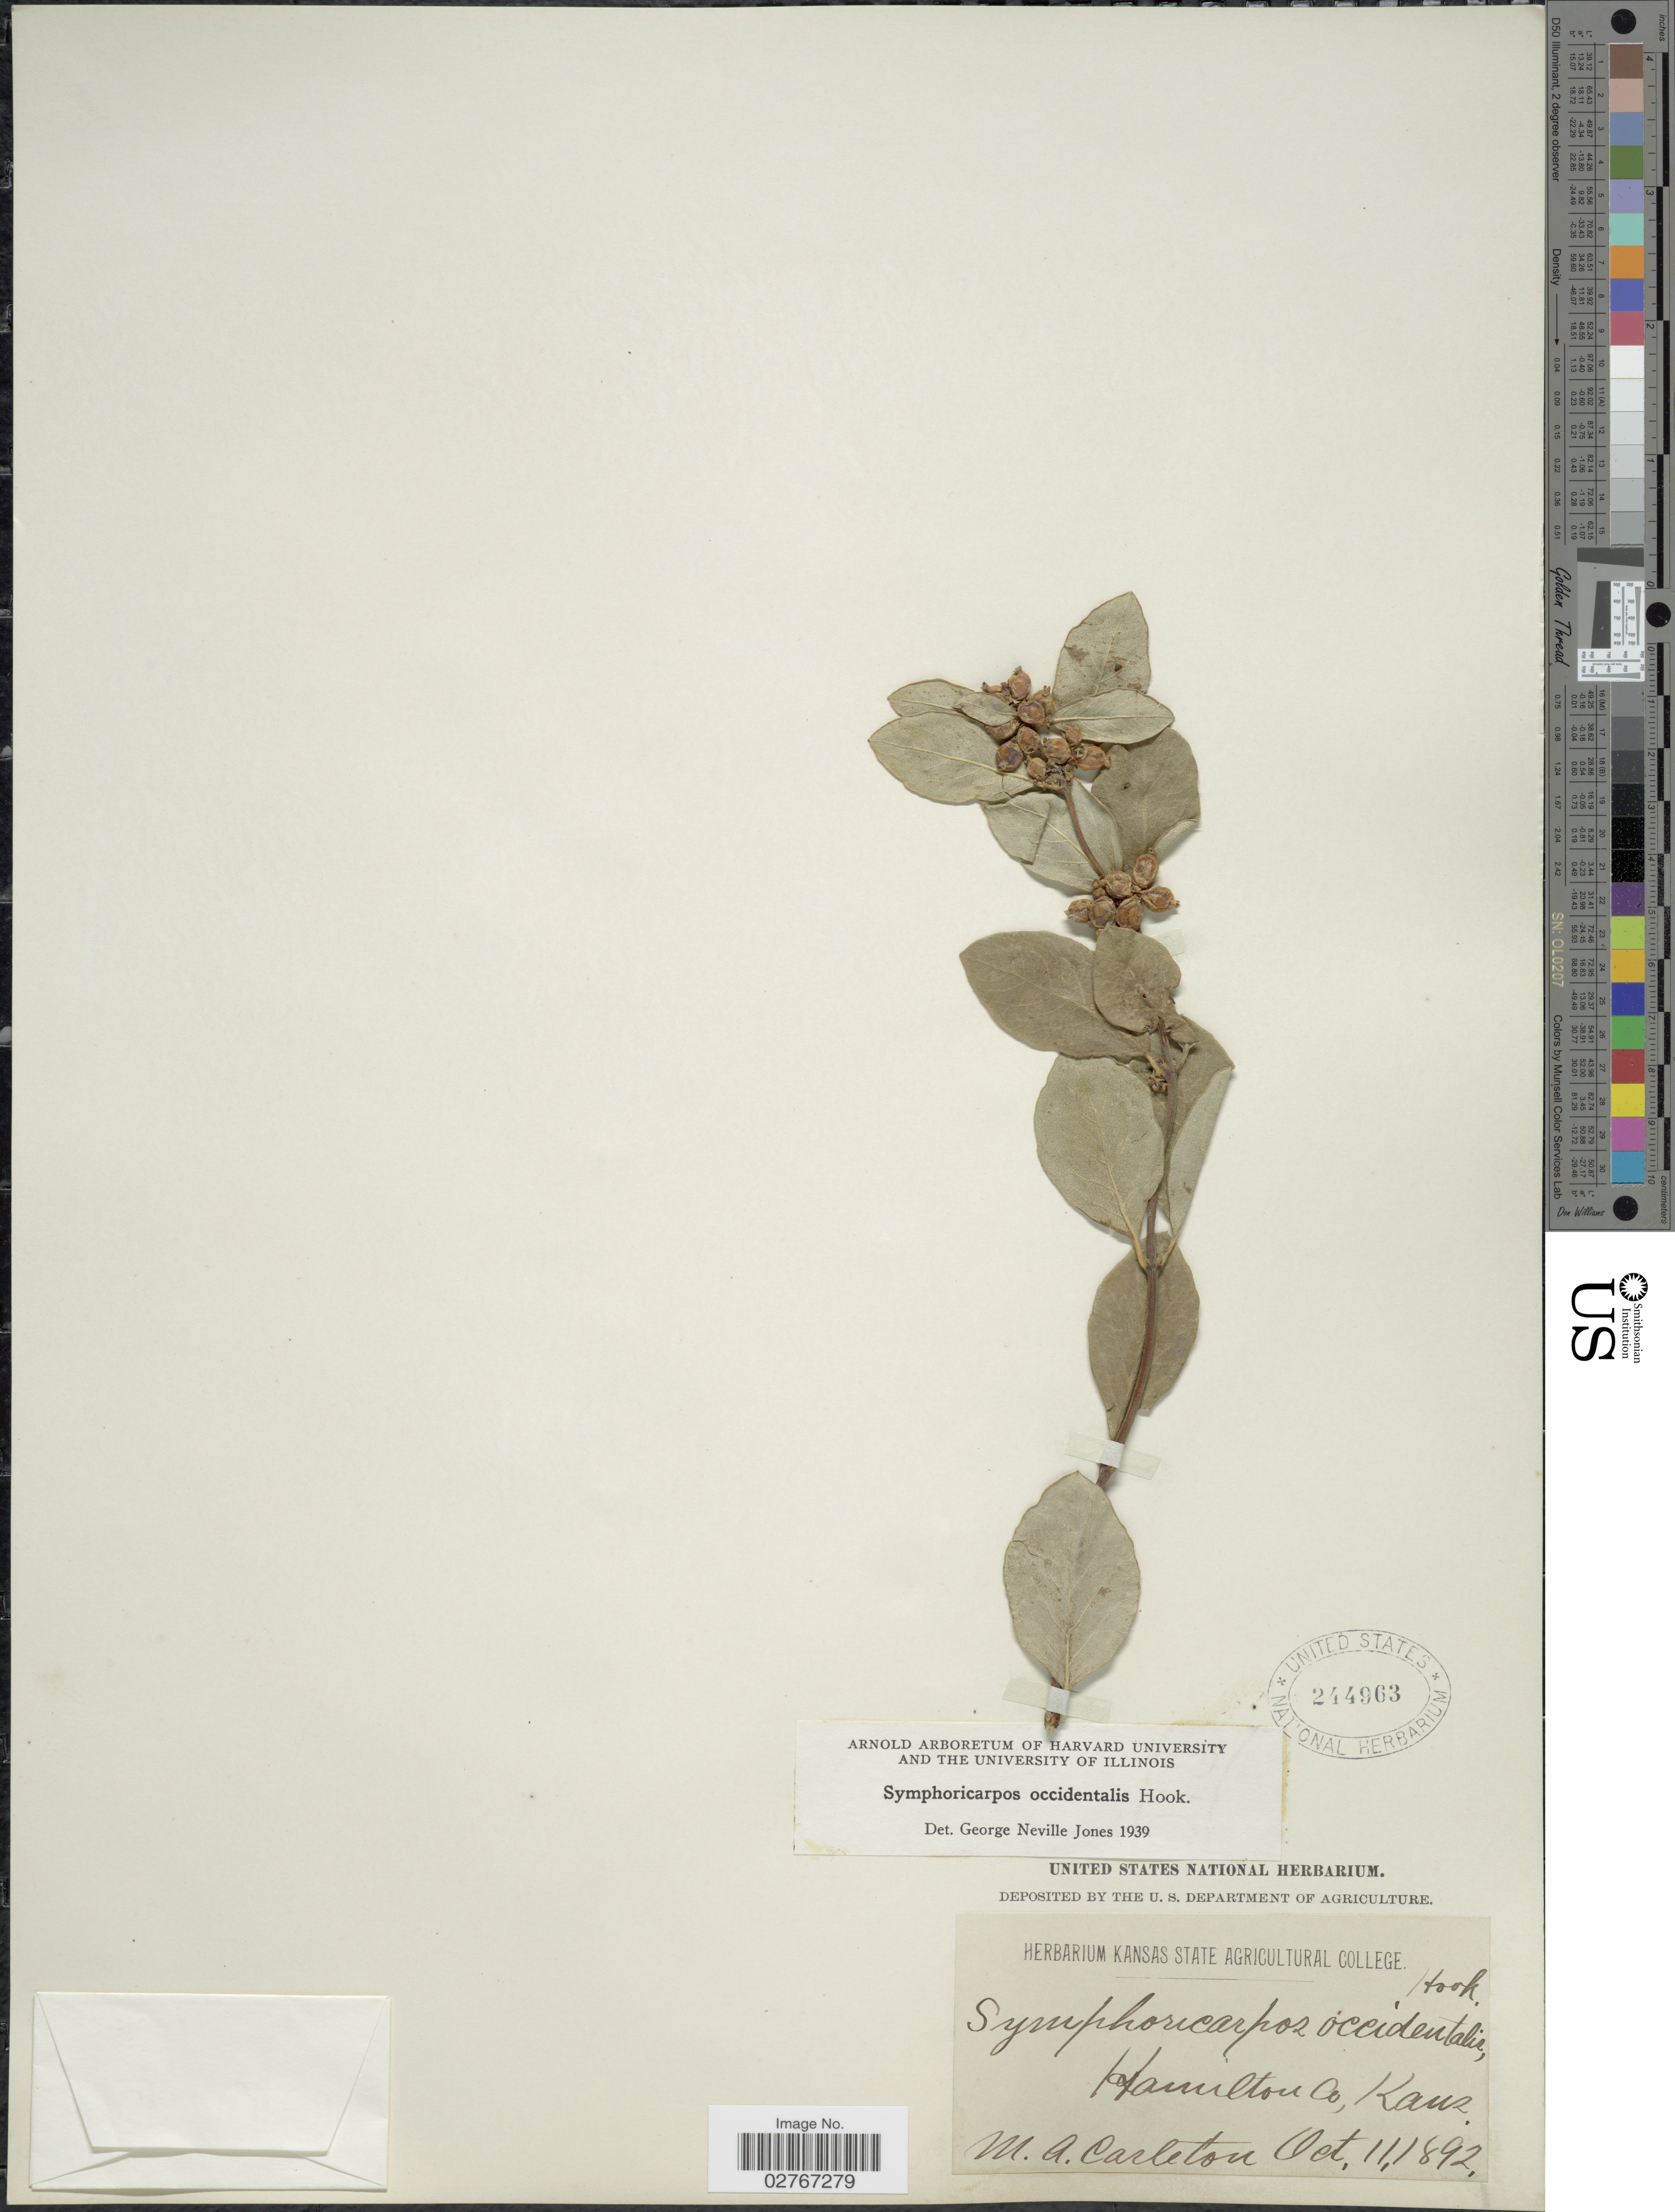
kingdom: Plantae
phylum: Tracheophyta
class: Magnoliopsida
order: Dipsacales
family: Caprifoliaceae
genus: Symphoricarpos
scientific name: Symphoricarpos occidentalis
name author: (R. Br.) Hook.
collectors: M. A. Carleton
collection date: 1892-10-11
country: United States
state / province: Kansas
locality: Hamilton Co.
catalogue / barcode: US 244963